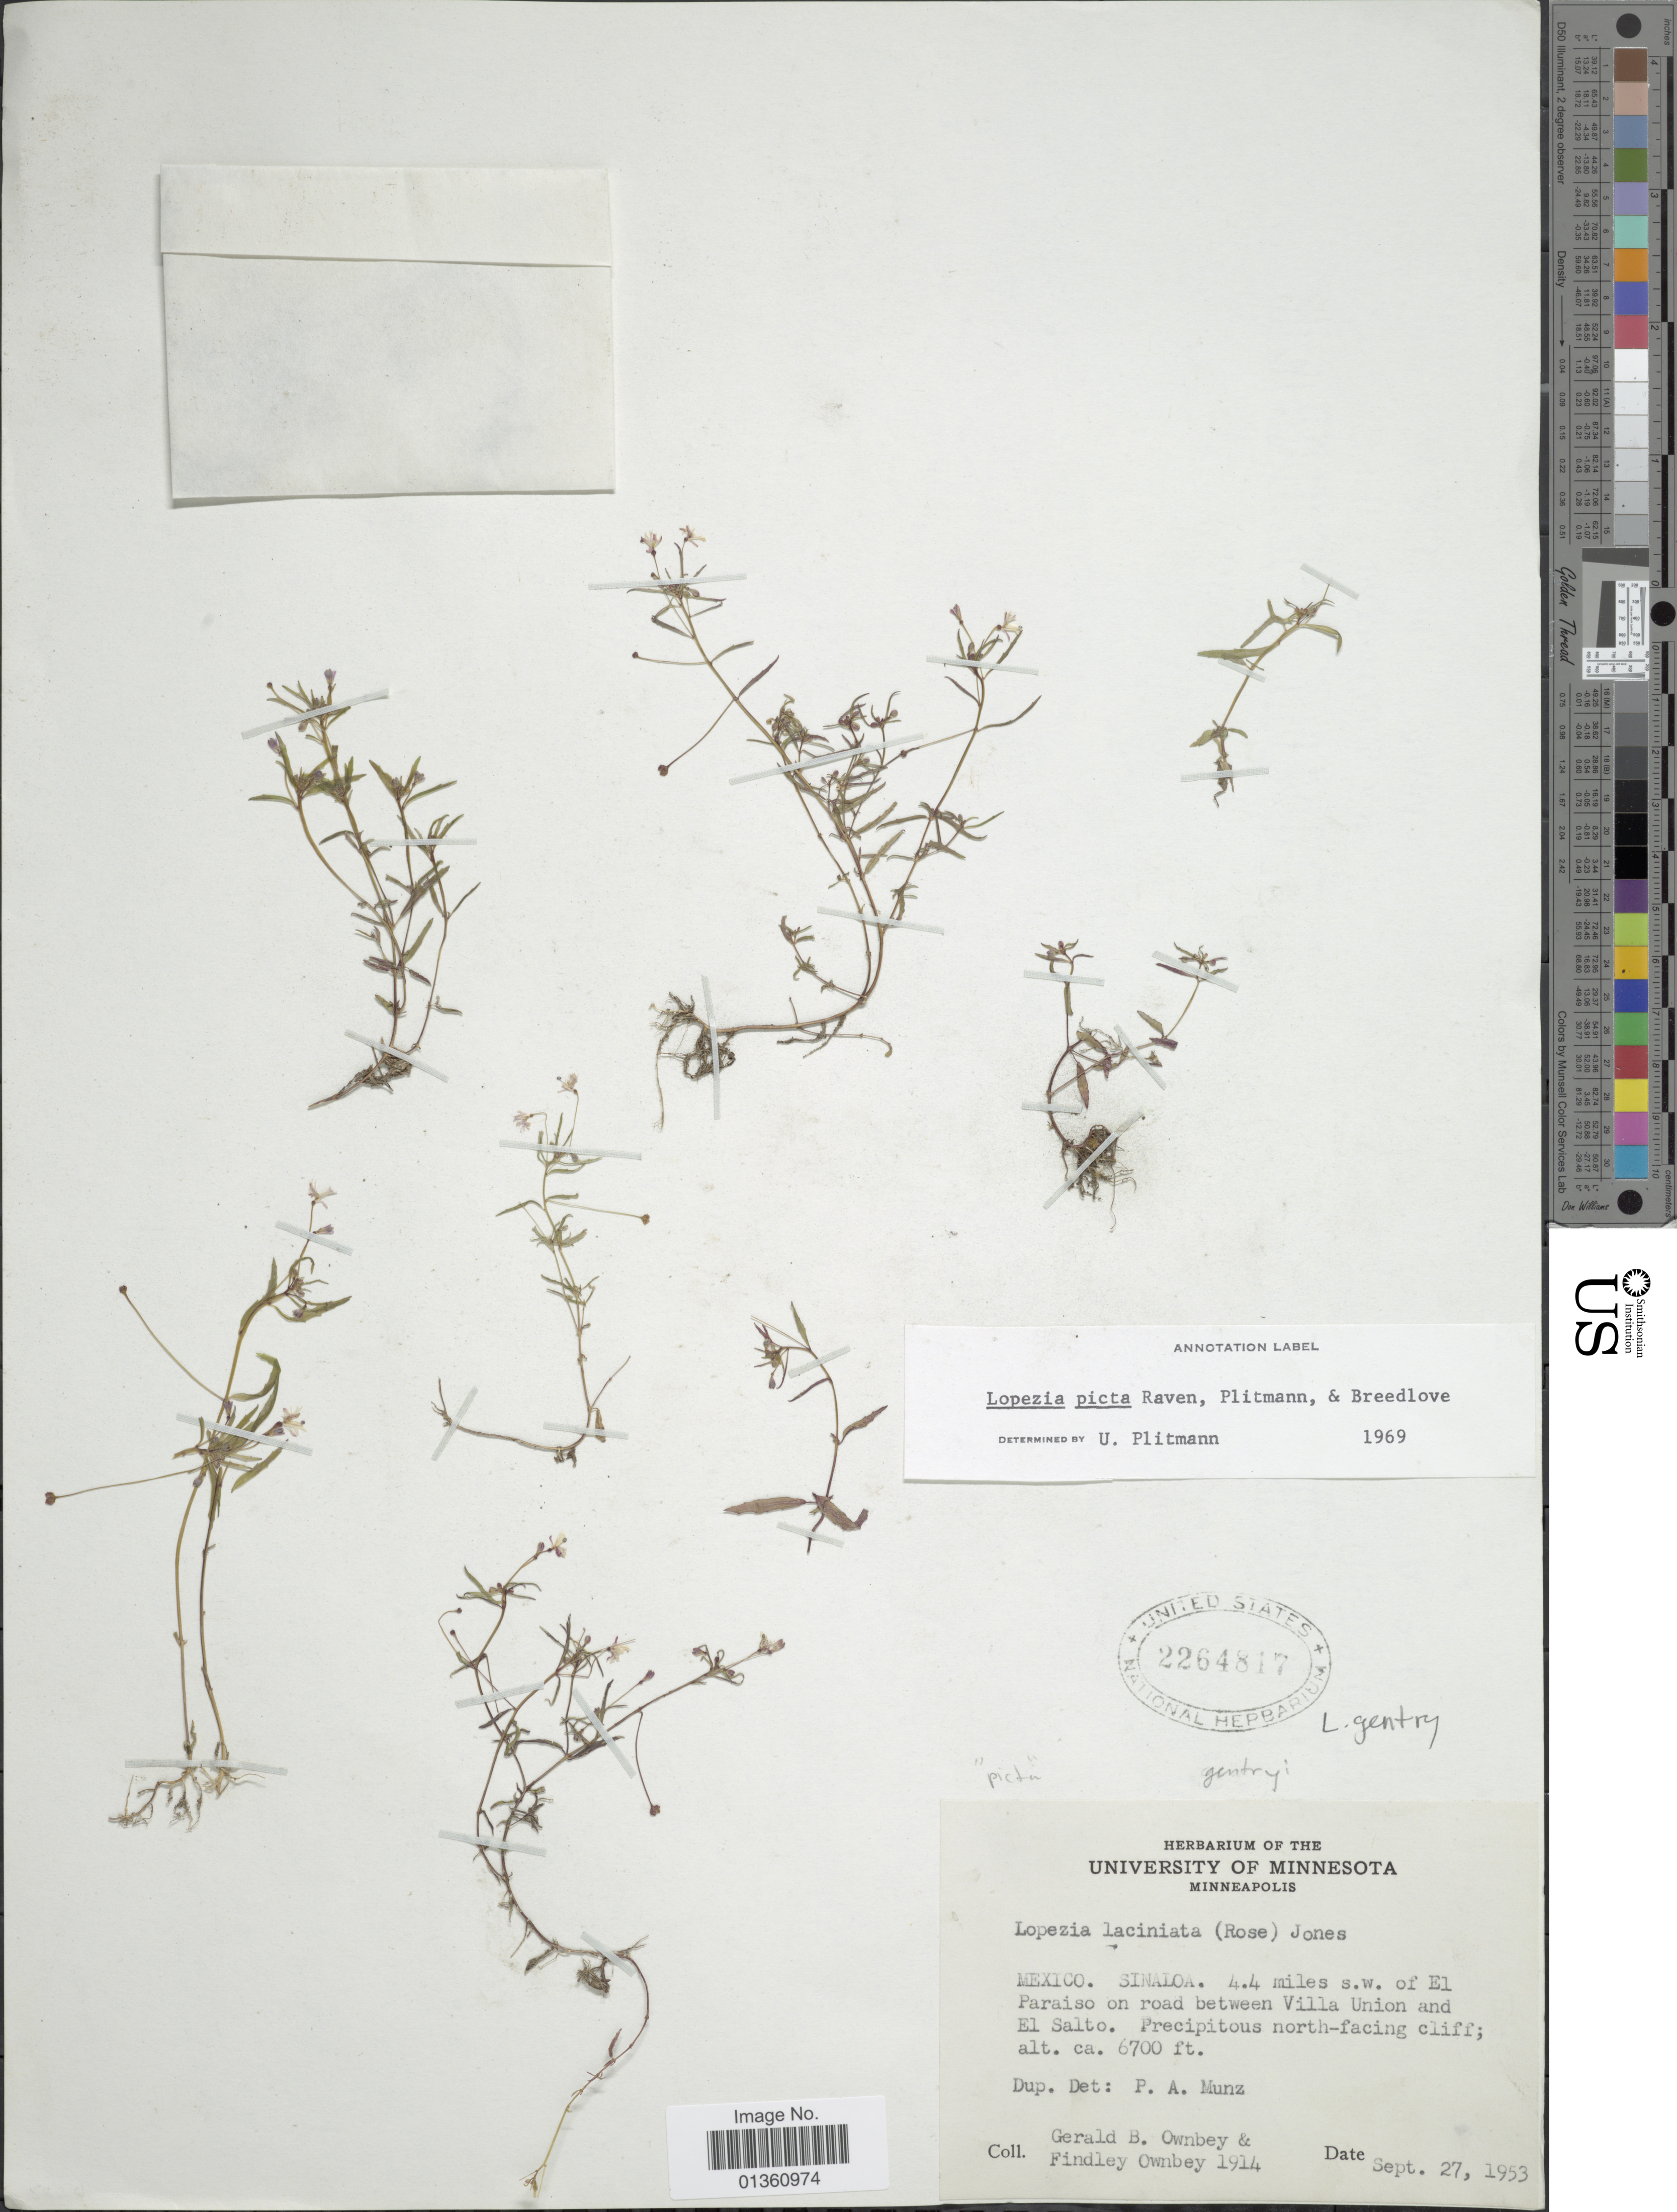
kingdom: Plantae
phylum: Tracheophyta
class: Magnoliopsida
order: Myrtales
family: Onagraceae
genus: Lopezia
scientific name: Lopezia laciniata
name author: (Rose) M.E. Jones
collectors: G. B. Ownbey & F. Ownbey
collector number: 1914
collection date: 1953-09-27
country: Mexico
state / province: Sinaloa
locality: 4.4 miles s.w. of El Paraiso on road between Villa Union and El Salto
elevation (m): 2042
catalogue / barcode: US 2264817